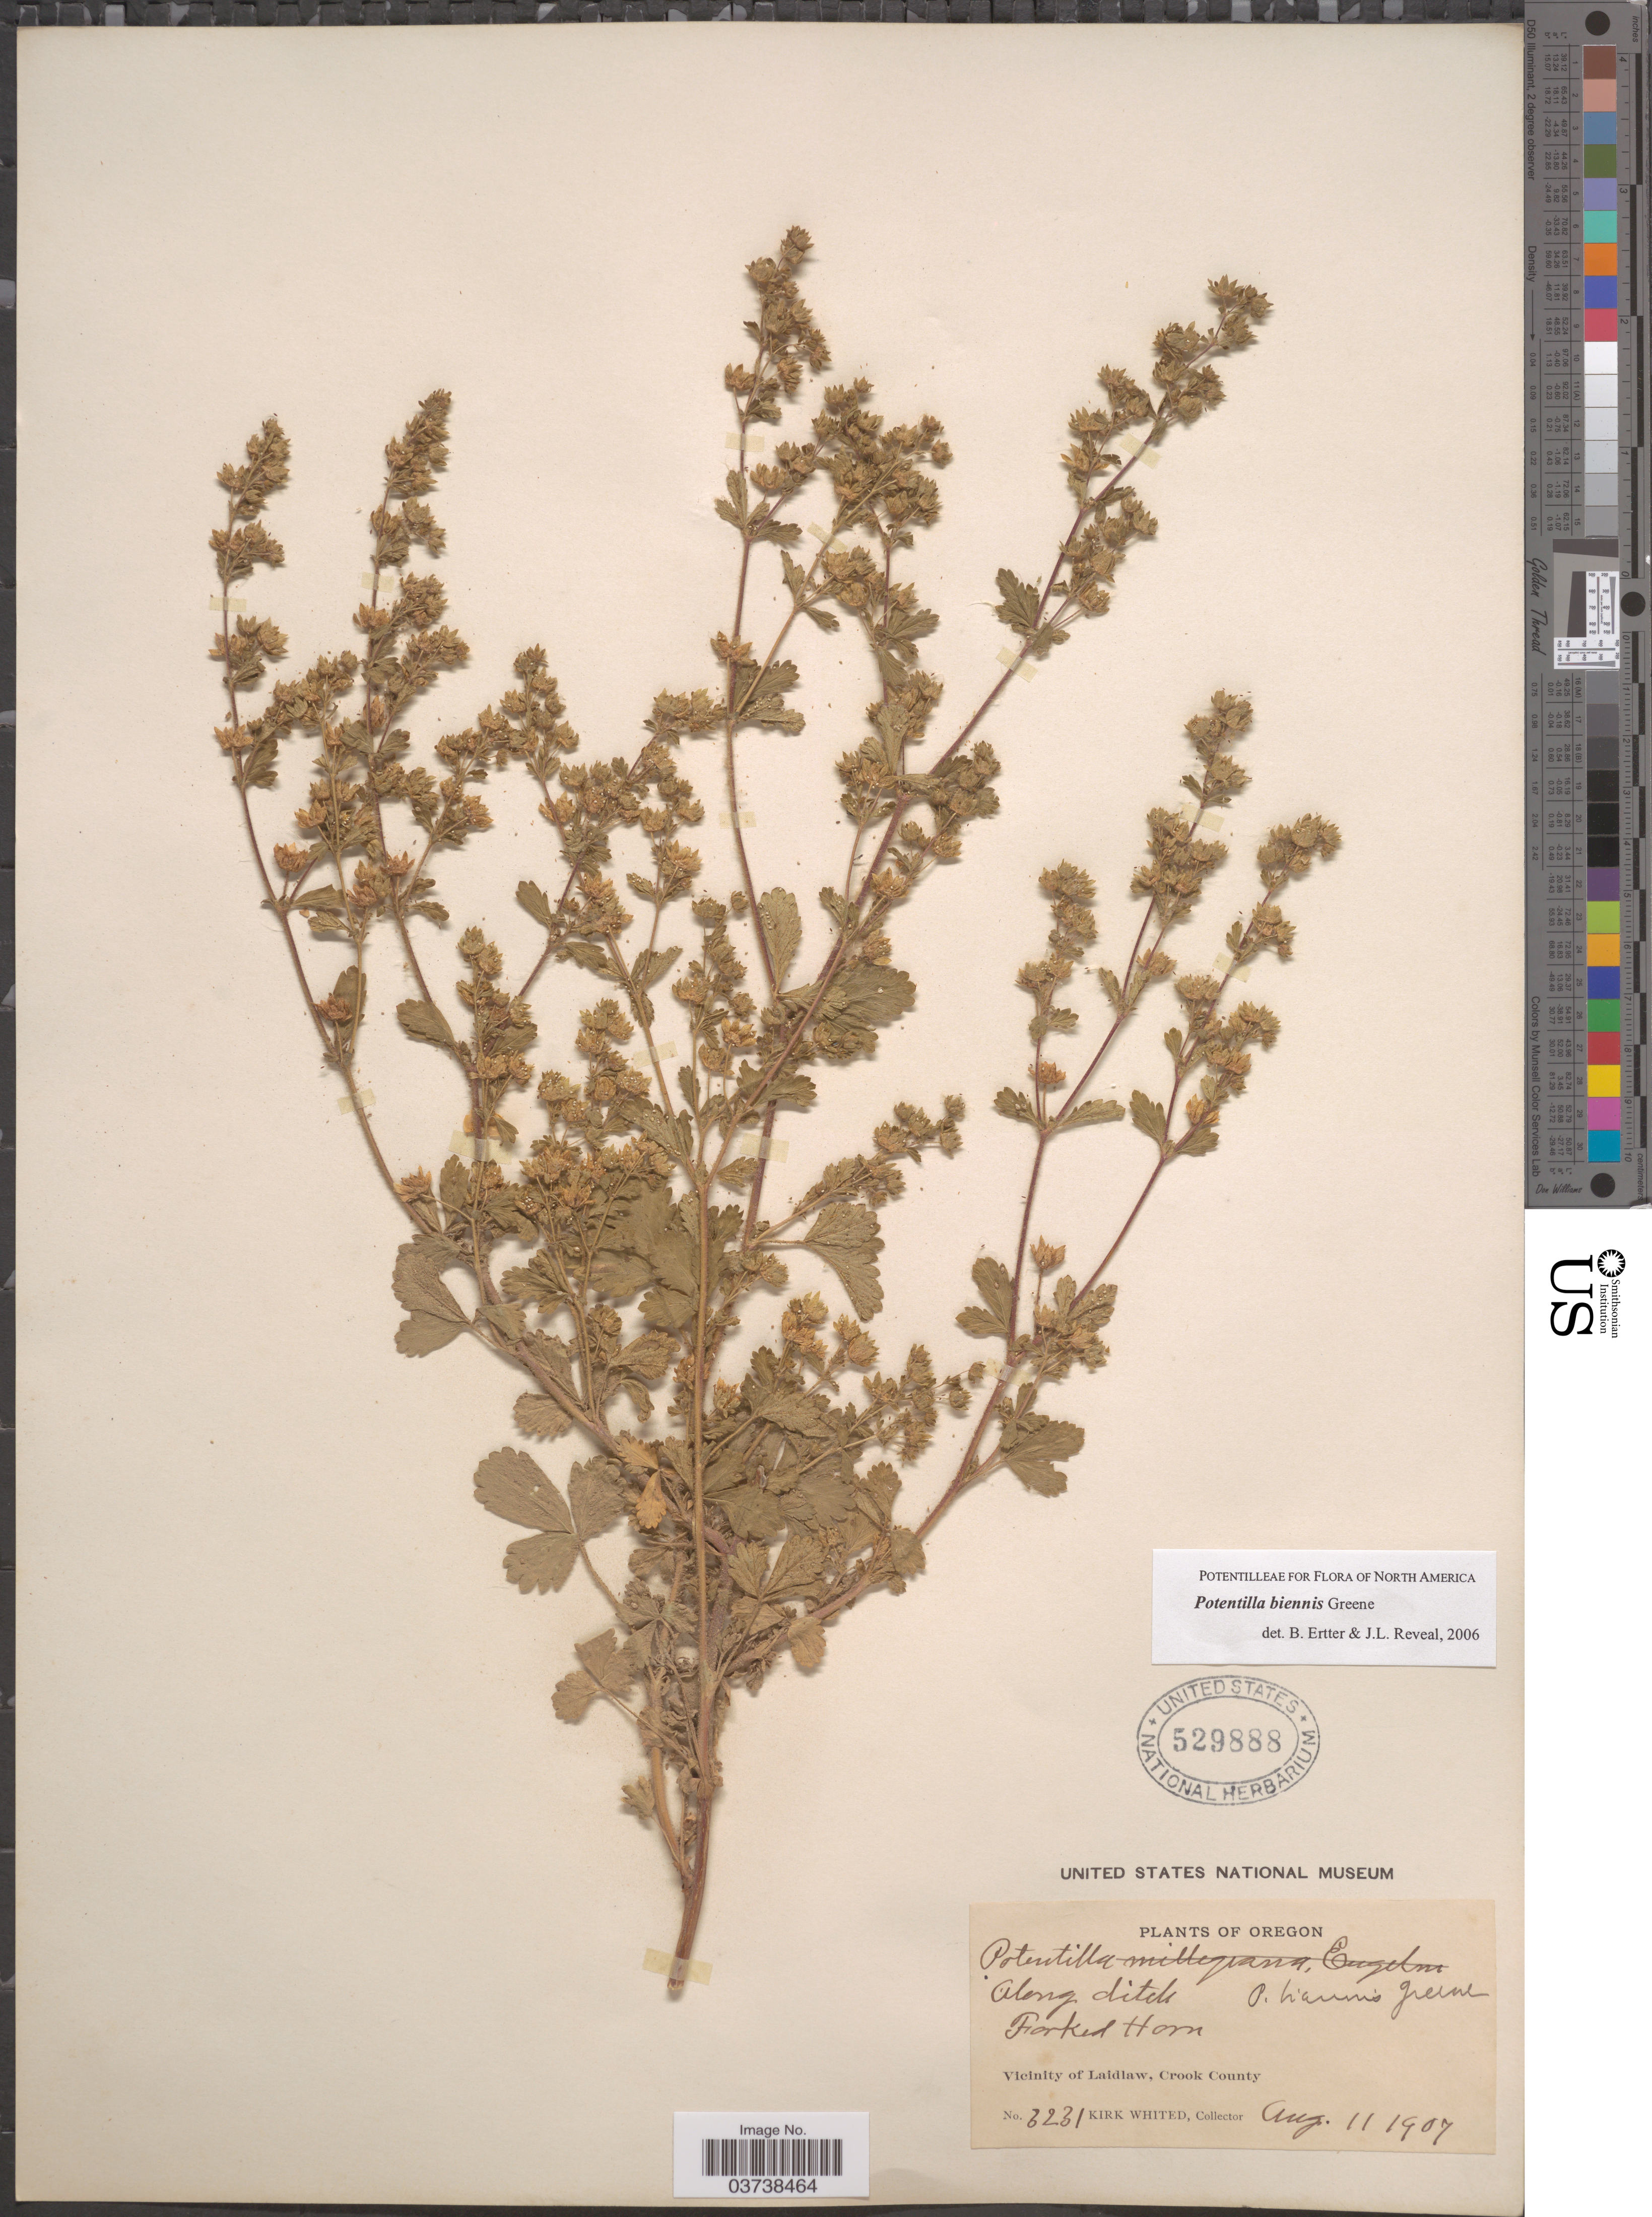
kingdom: Plantae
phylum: Tracheophyta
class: Magnoliopsida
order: Rosales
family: Rosaceae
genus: Potentilla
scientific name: Potentilla biennis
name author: Greene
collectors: K. Whited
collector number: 3231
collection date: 1907-08-11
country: United States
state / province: Oregon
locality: Along ditch. Forked Horn. Vicinity of Laidlaw, Crook County.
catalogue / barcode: US 529888